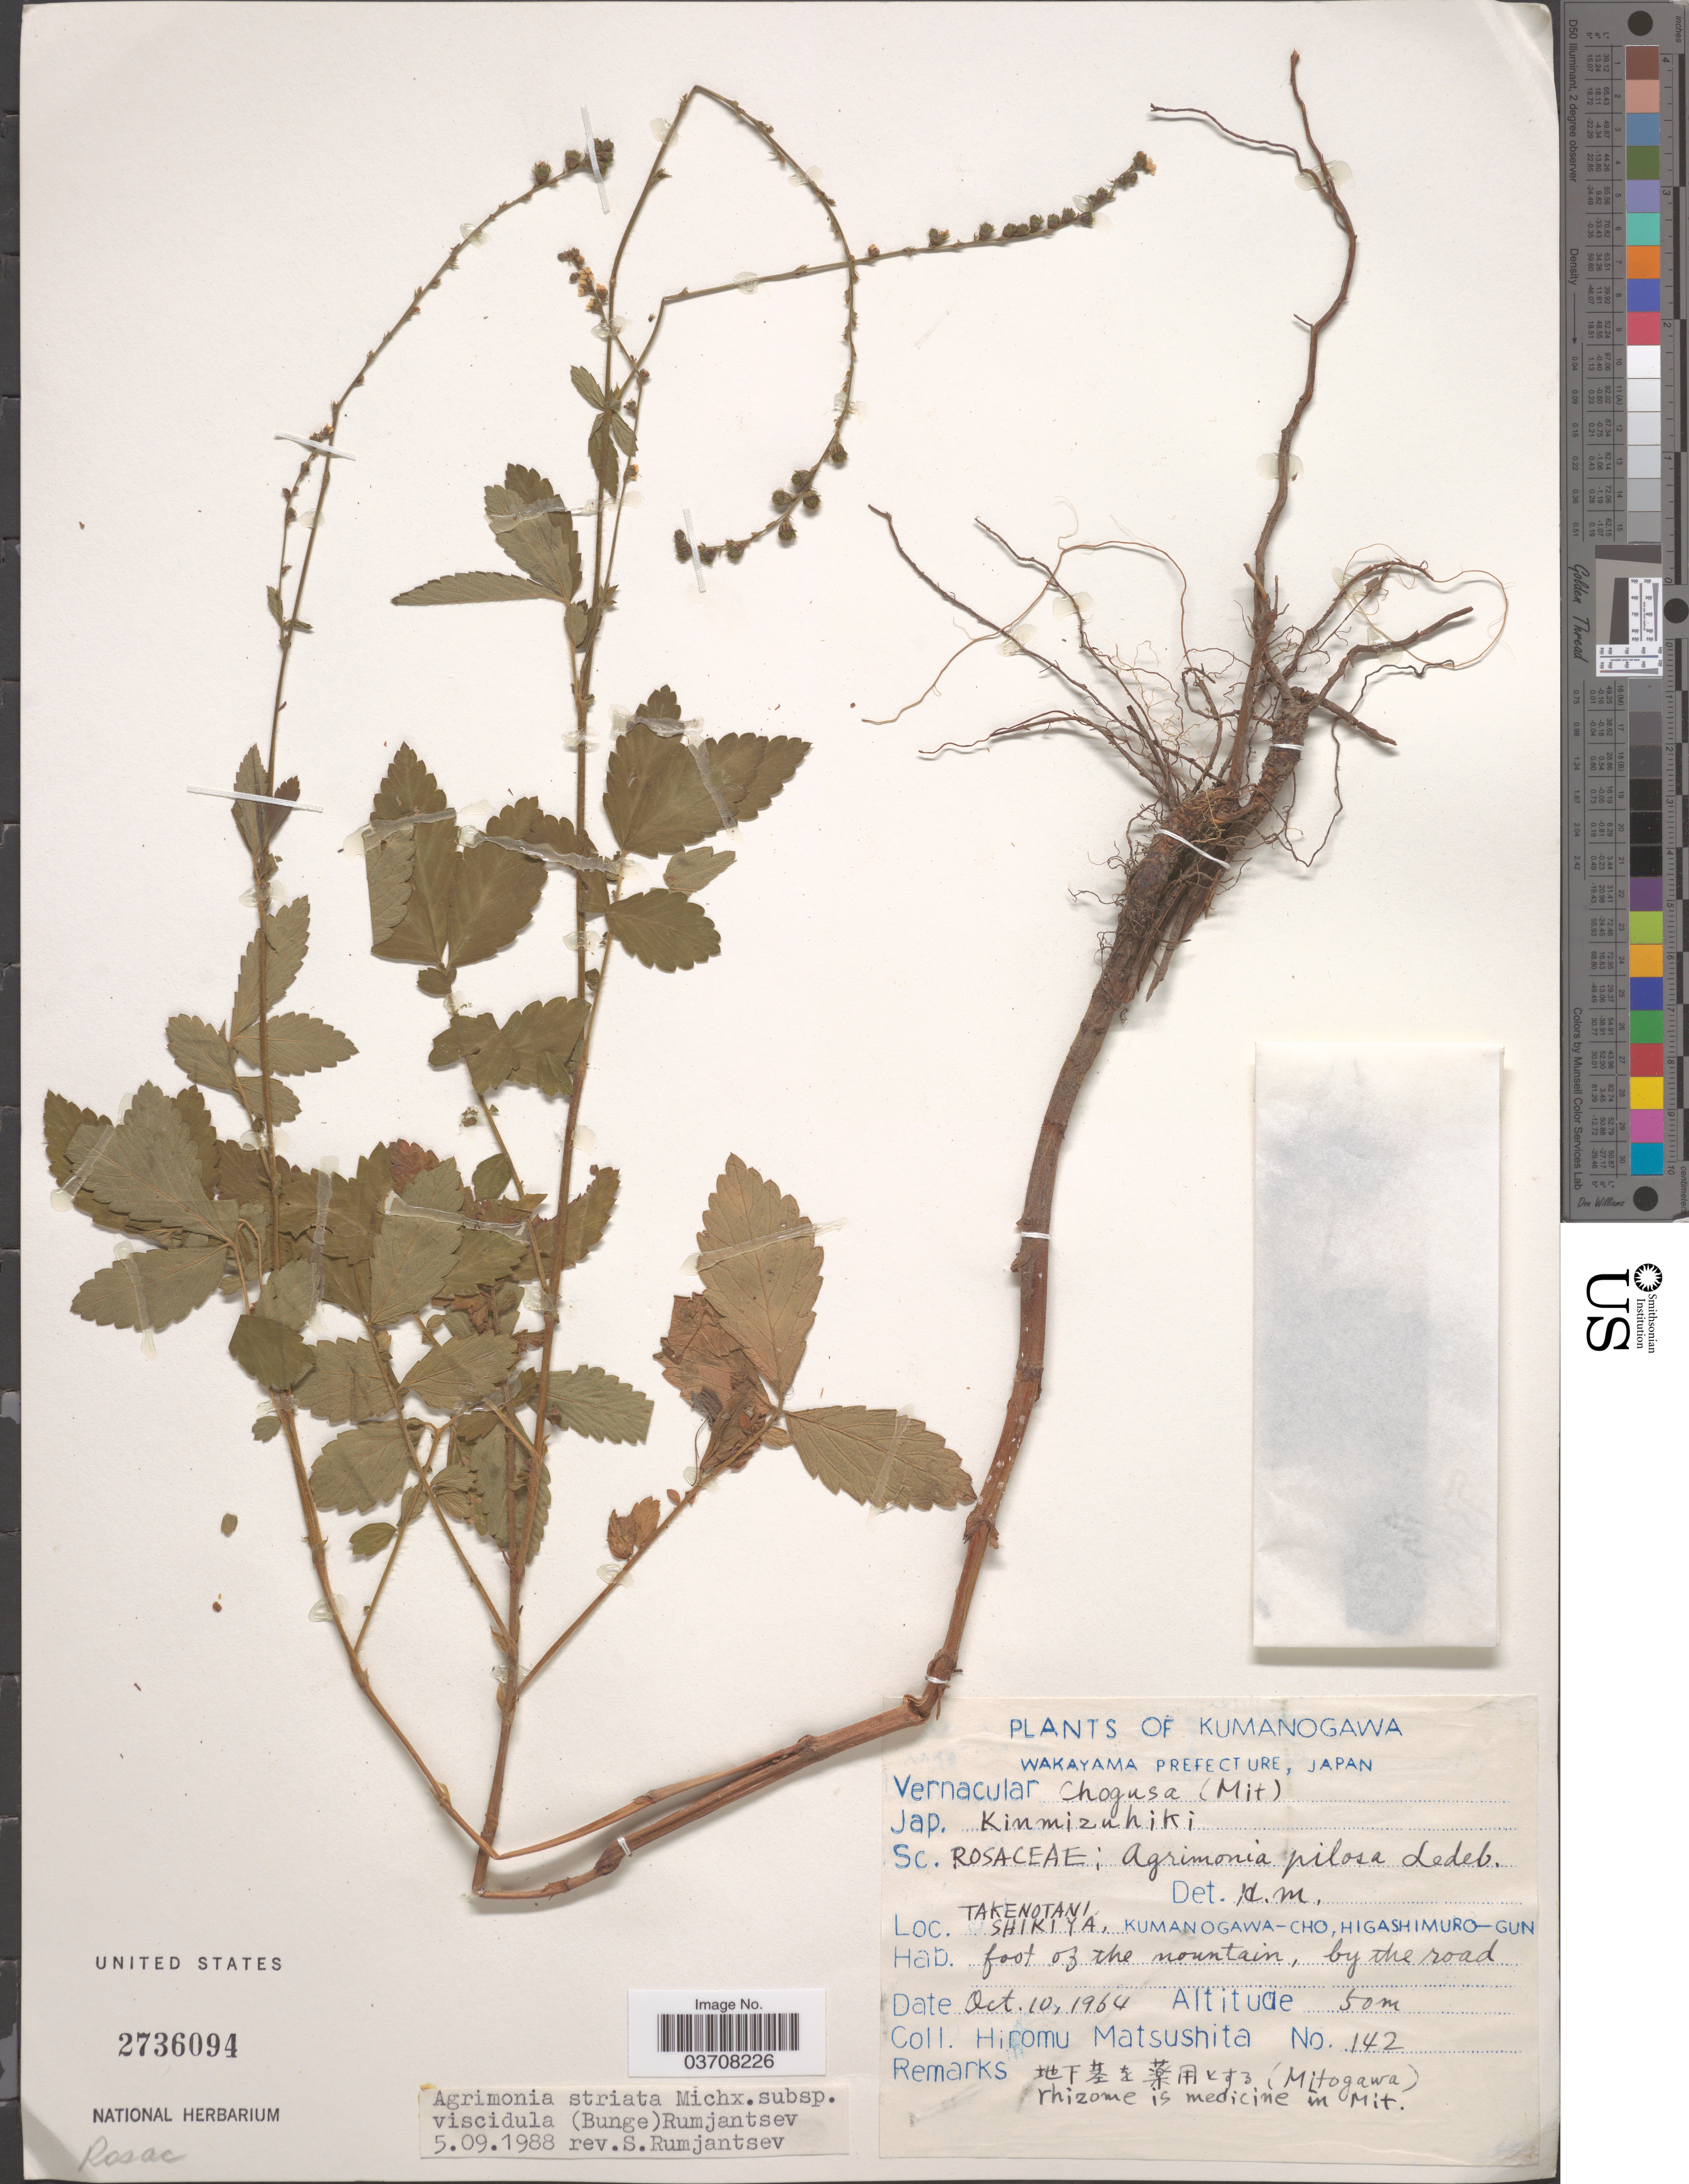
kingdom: Plantae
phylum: Tracheophyta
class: Magnoliopsida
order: Rosales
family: Rosaceae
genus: Agrimonia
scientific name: Agrimonia striata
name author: Michx.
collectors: H. Matsushita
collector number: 142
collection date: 1964-10-10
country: Japan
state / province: Wakayama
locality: Kumanogawa. Wakayama Prefecture. Takenotani, Shikiya, Kumanogawa-Cho, Higashimuro-Gun.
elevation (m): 50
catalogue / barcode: US 2736094